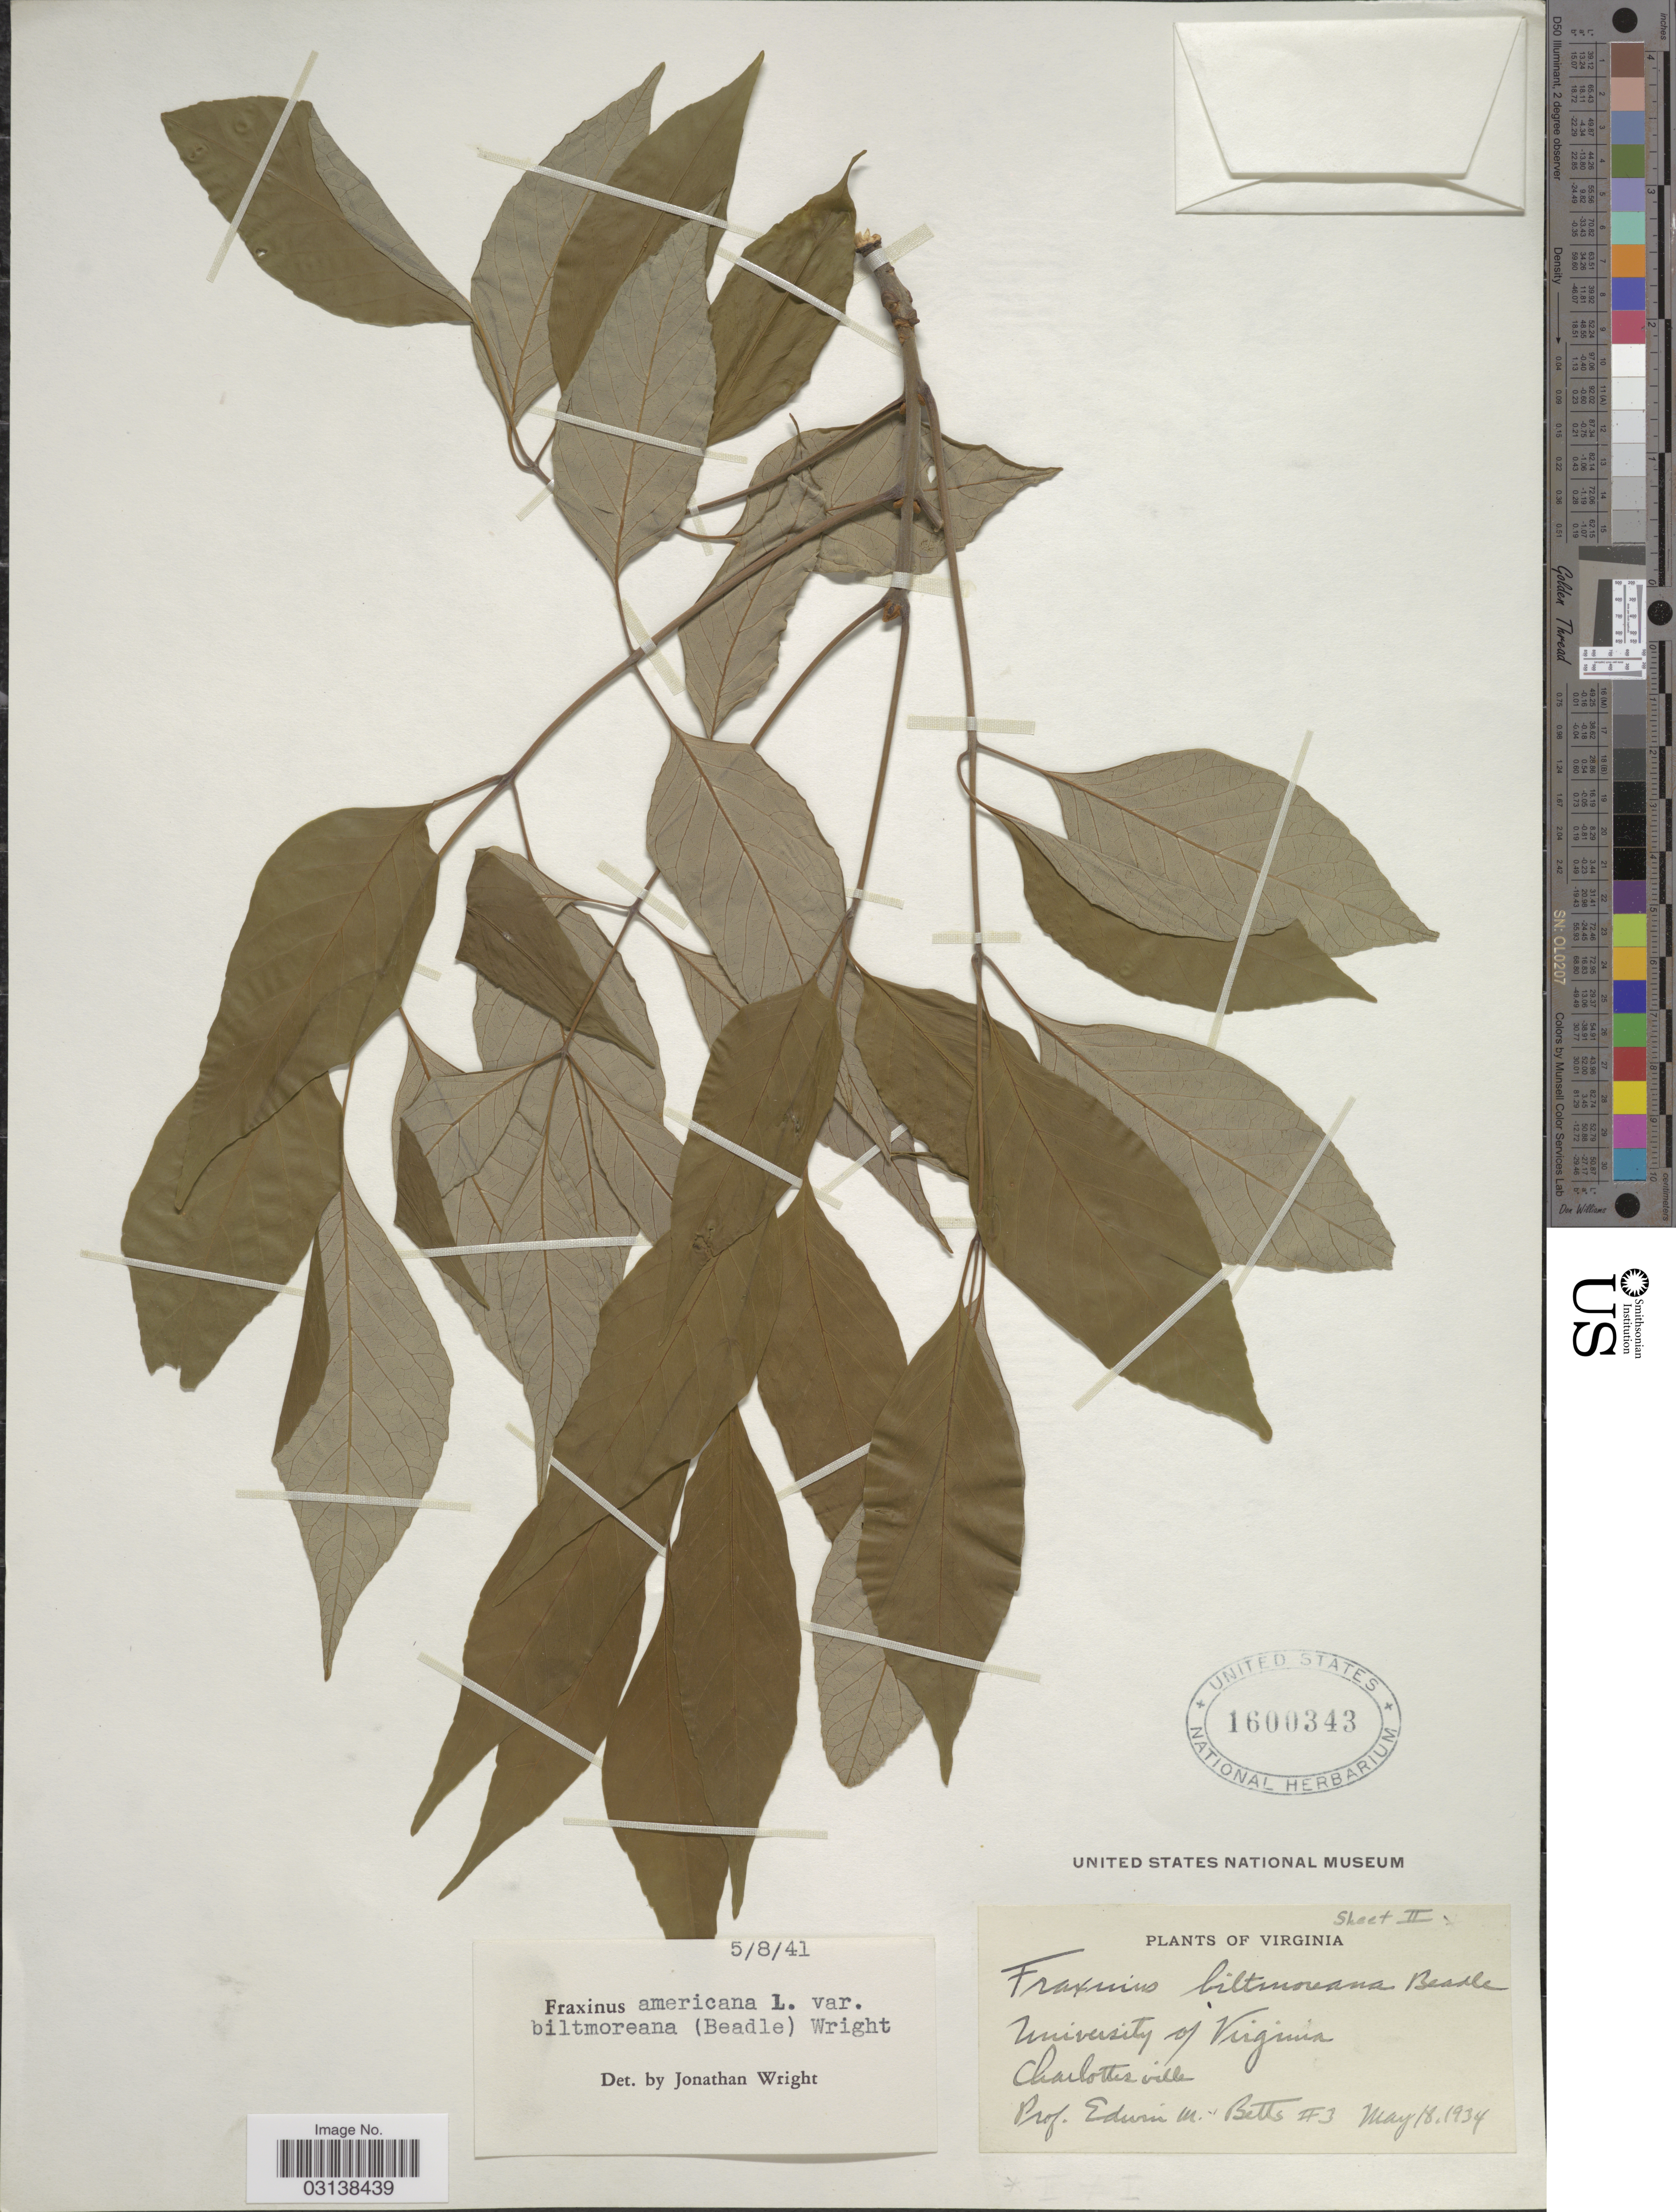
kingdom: Plantae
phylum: Tracheophyta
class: Magnoliopsida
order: Lamiales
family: Oleaceae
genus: Fraxinus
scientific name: Fraxinus americana var. biltmoreana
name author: (Beadle) J.W. Wright ex Fernald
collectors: E. Betts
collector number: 3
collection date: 1934-05-18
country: United States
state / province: Virginia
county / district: City of Charlottesville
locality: University of Virginia, Charlottesville.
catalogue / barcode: US 1600343